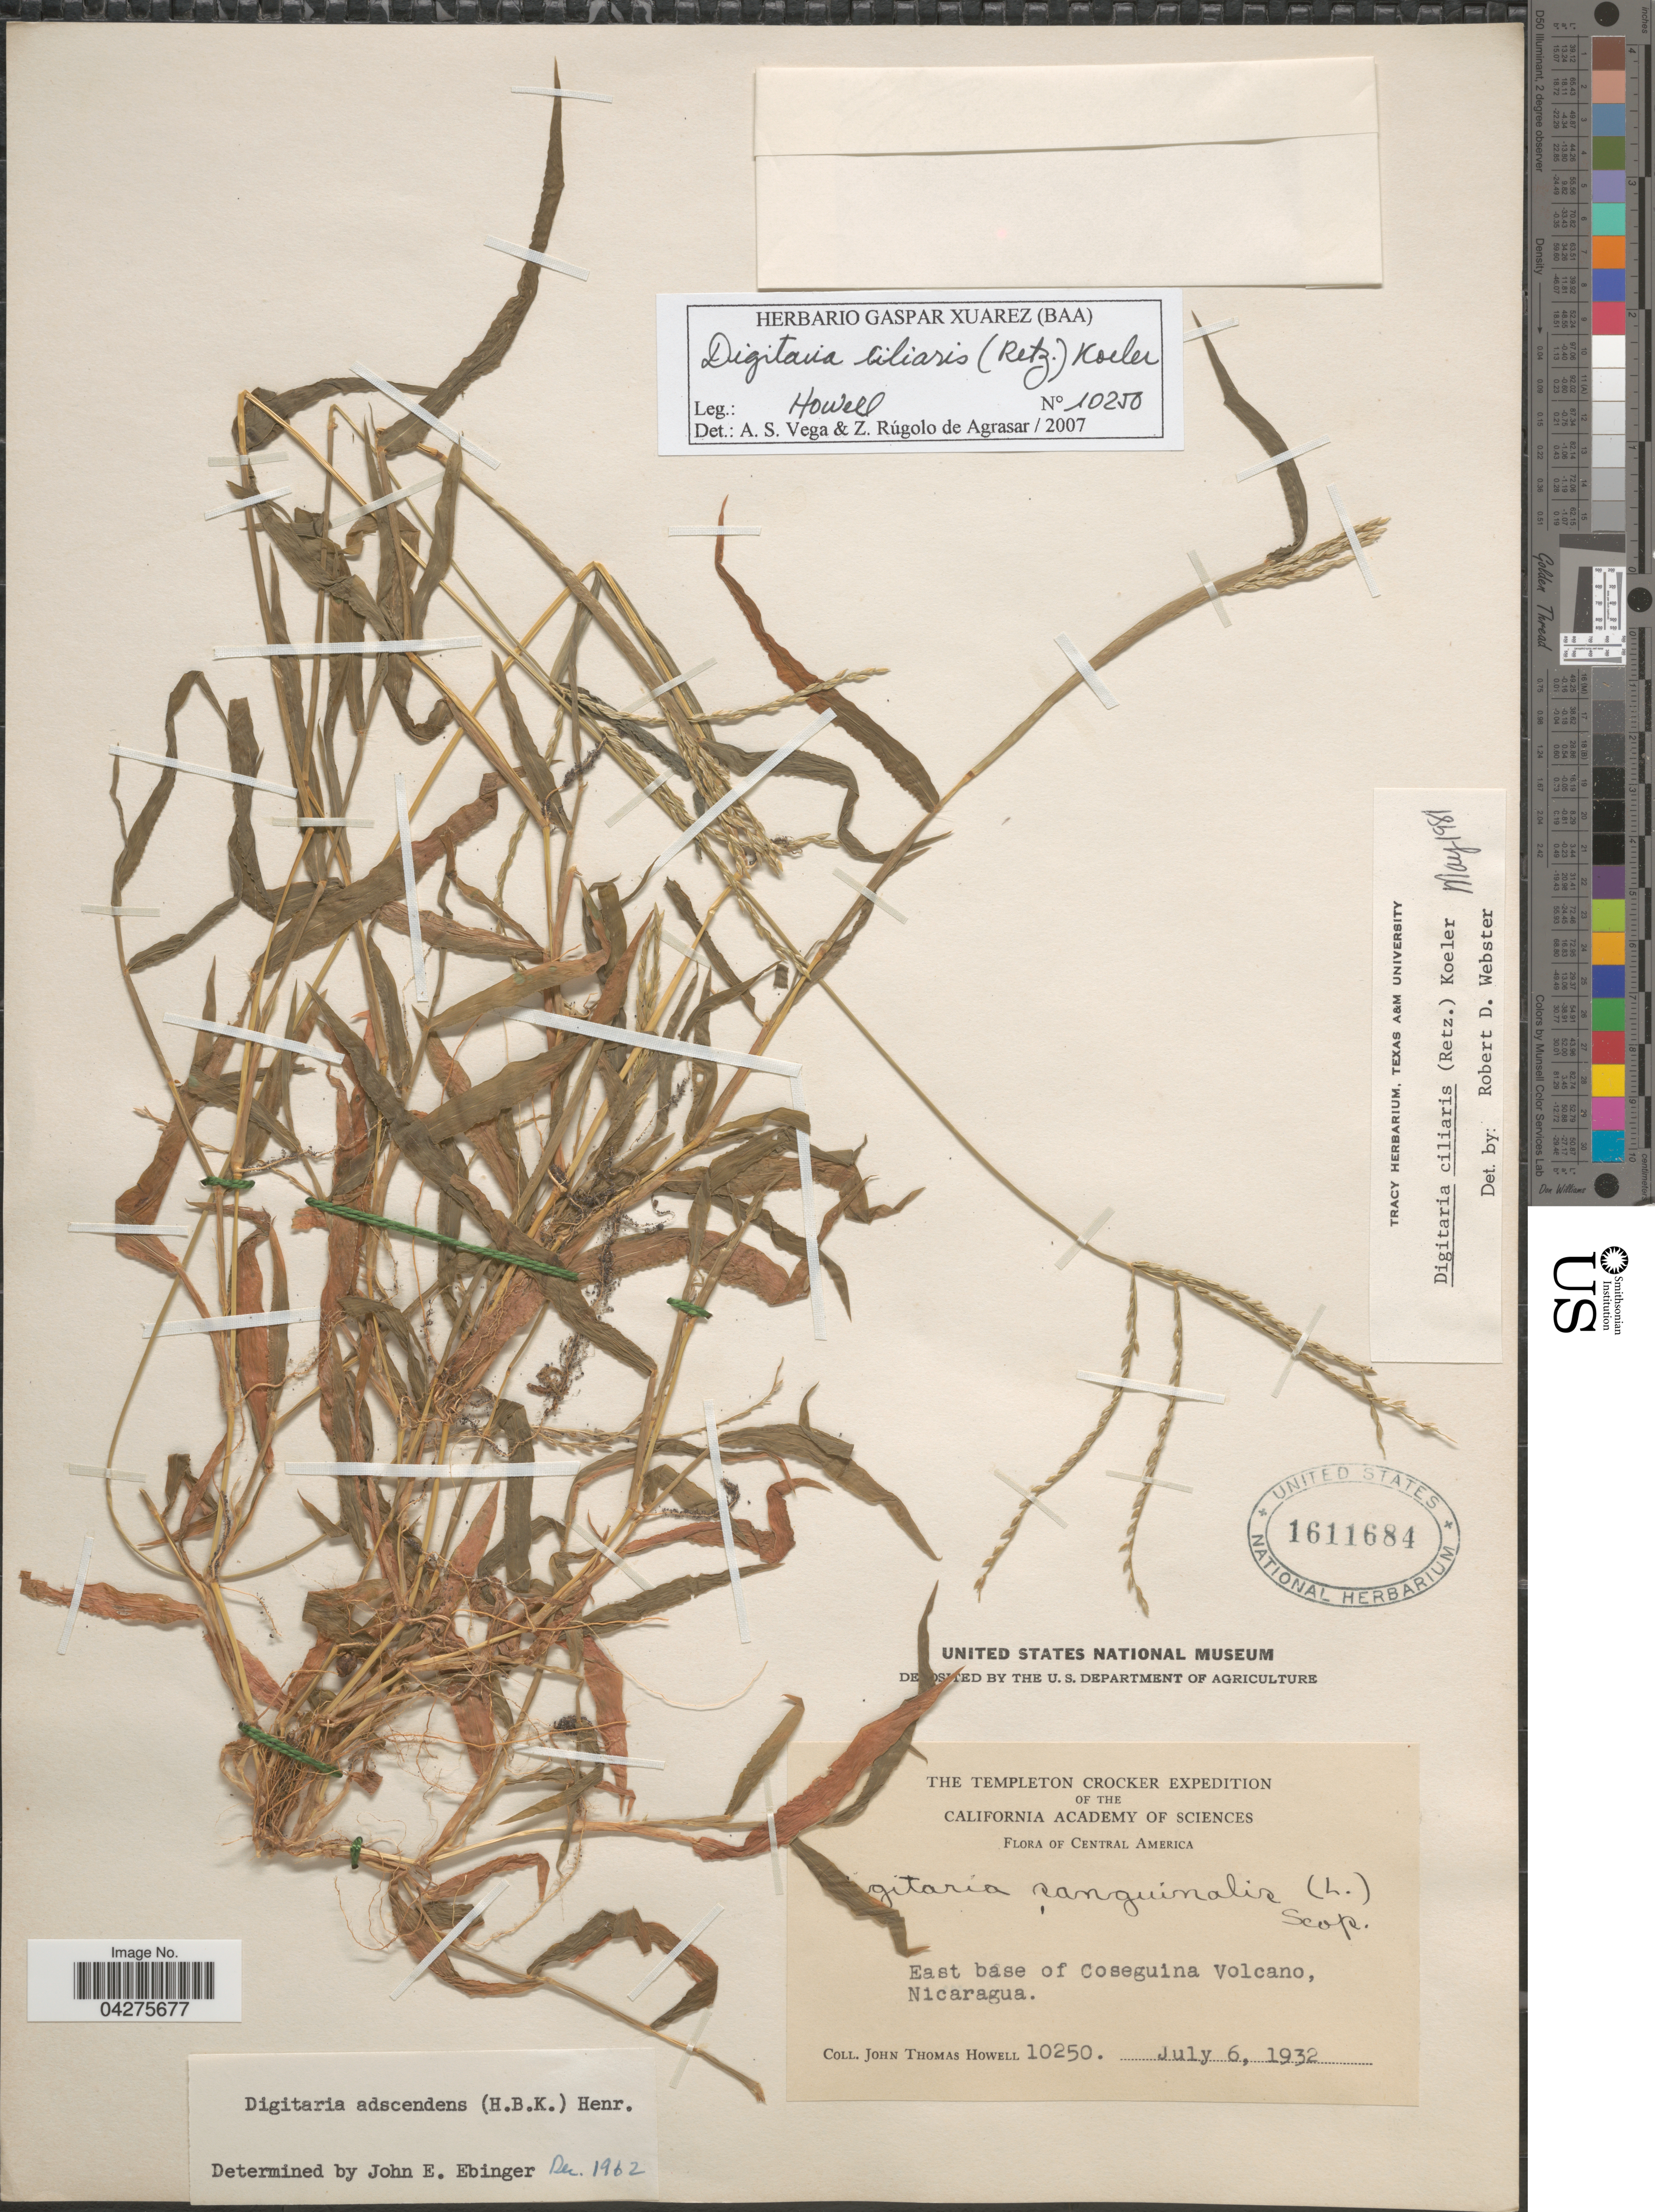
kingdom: Plantae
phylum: Tracheophyta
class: Liliopsida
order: Poales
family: Poaceae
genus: Digitaria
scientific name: Digitaria ciliaris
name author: (Retz.) Koeler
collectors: J. T. Howell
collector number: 10250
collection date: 1932-07-06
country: Nicaragua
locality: The Templeton Crocker Expedition. East base of Coseguina Volcano.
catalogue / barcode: US 1611684